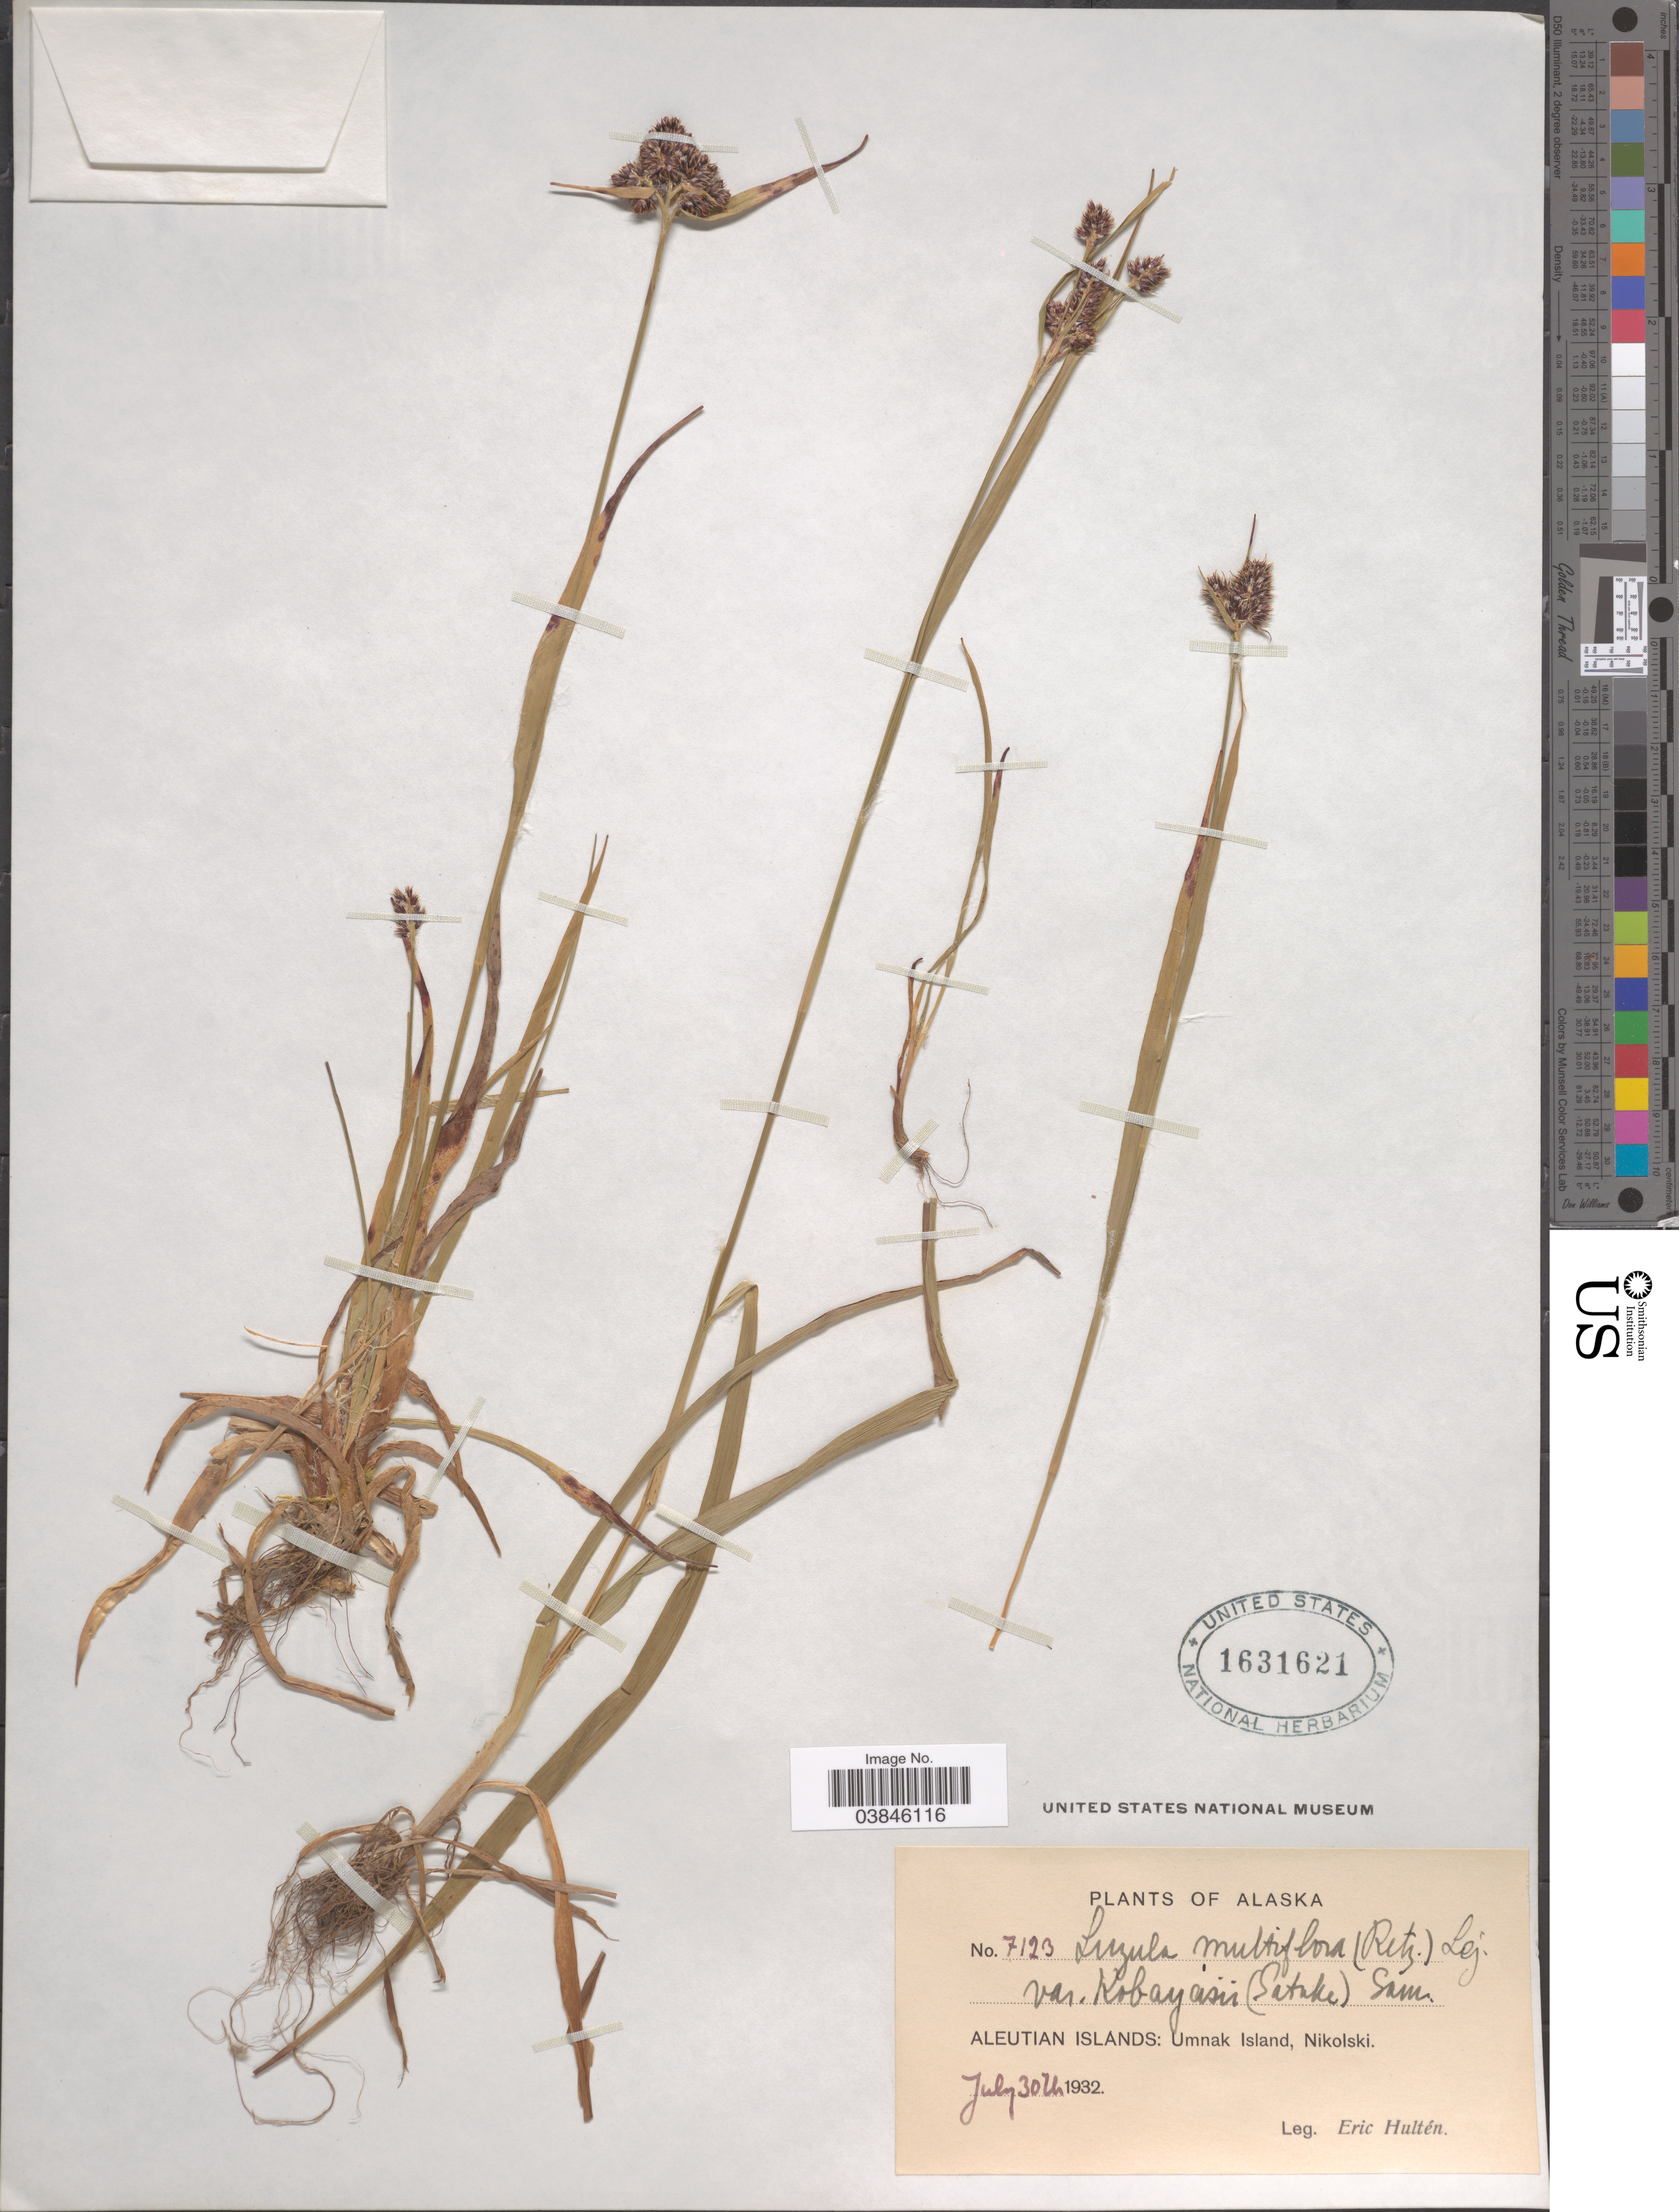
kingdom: Plantae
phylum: Tracheophyta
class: Liliopsida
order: Poales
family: Juncaceae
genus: Luzula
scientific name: Luzula multiflora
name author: (Ehrh.) Lej.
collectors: E. G. Hultén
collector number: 7123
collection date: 1932-07-30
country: United States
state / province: Alaska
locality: Aleutian Islands: Umnak Island, Nikolski.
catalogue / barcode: US 1631621